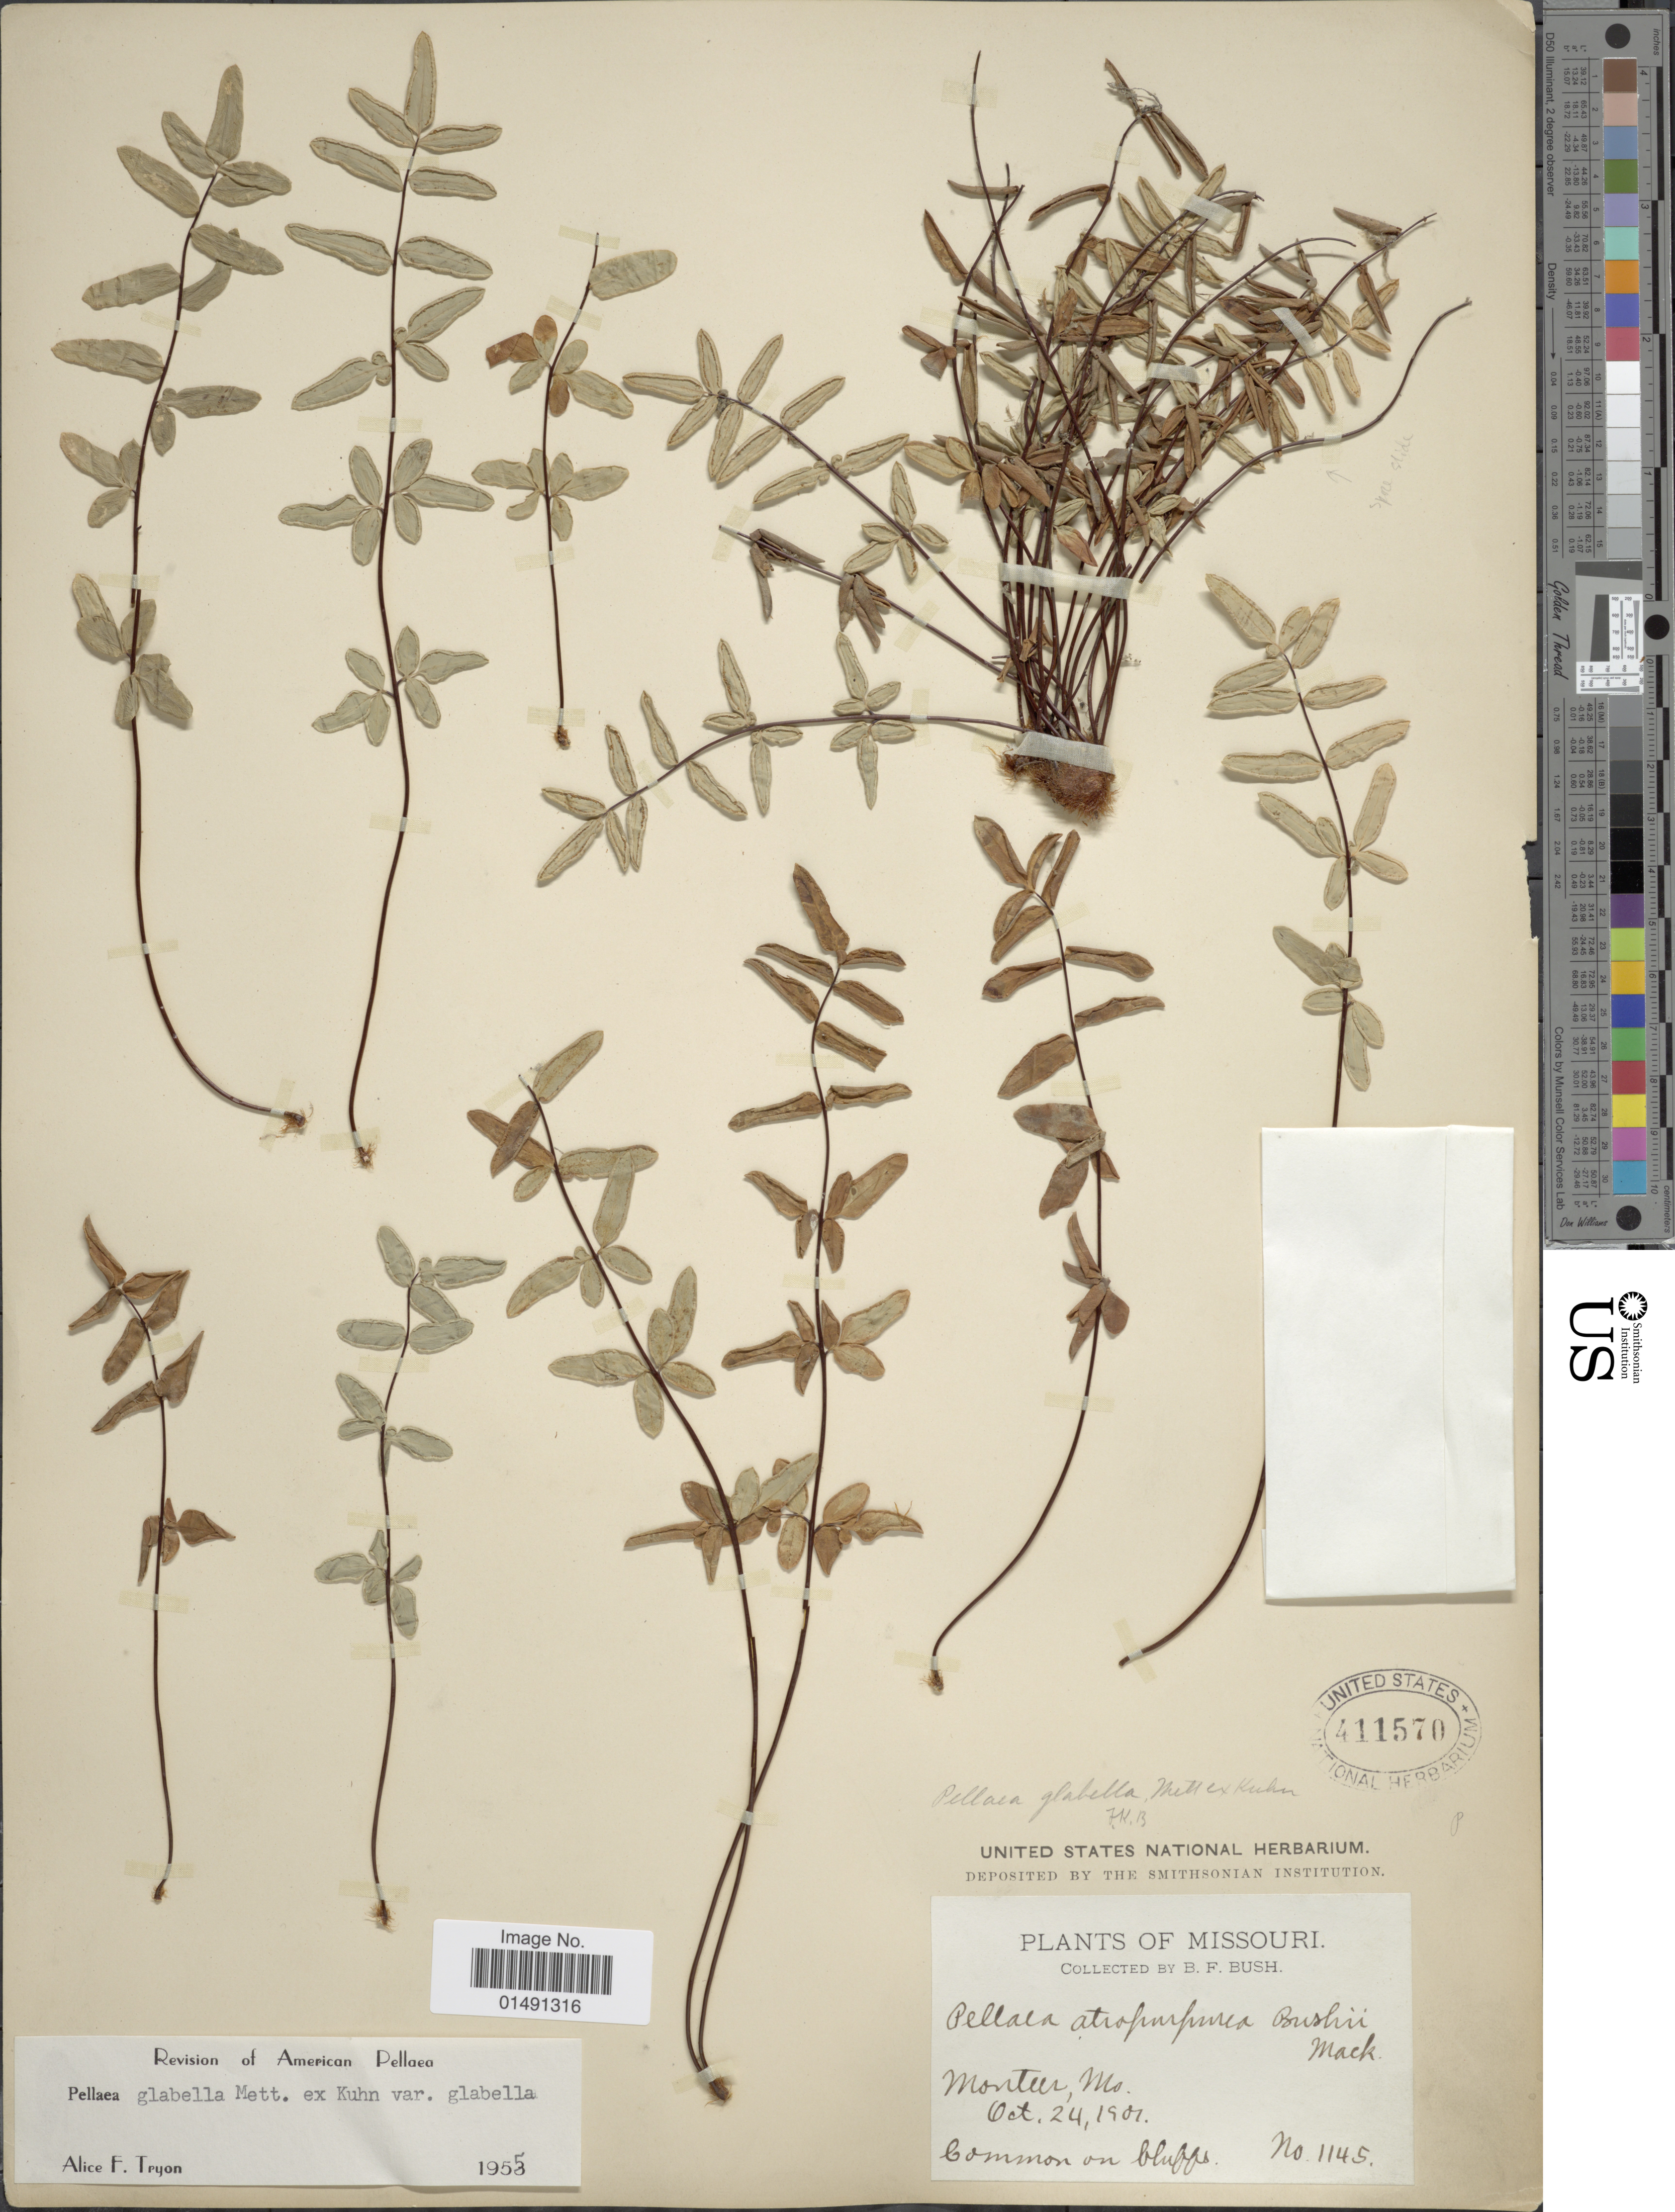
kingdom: Plantae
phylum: Tracheophyta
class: Polypodiopsida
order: Polypodiales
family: Pteridaceae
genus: Pellaea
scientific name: Pellaea glabella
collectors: B. F. Bush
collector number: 1145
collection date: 1901-10-24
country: United States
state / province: Missouri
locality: Monteer, Mo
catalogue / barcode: US 411570